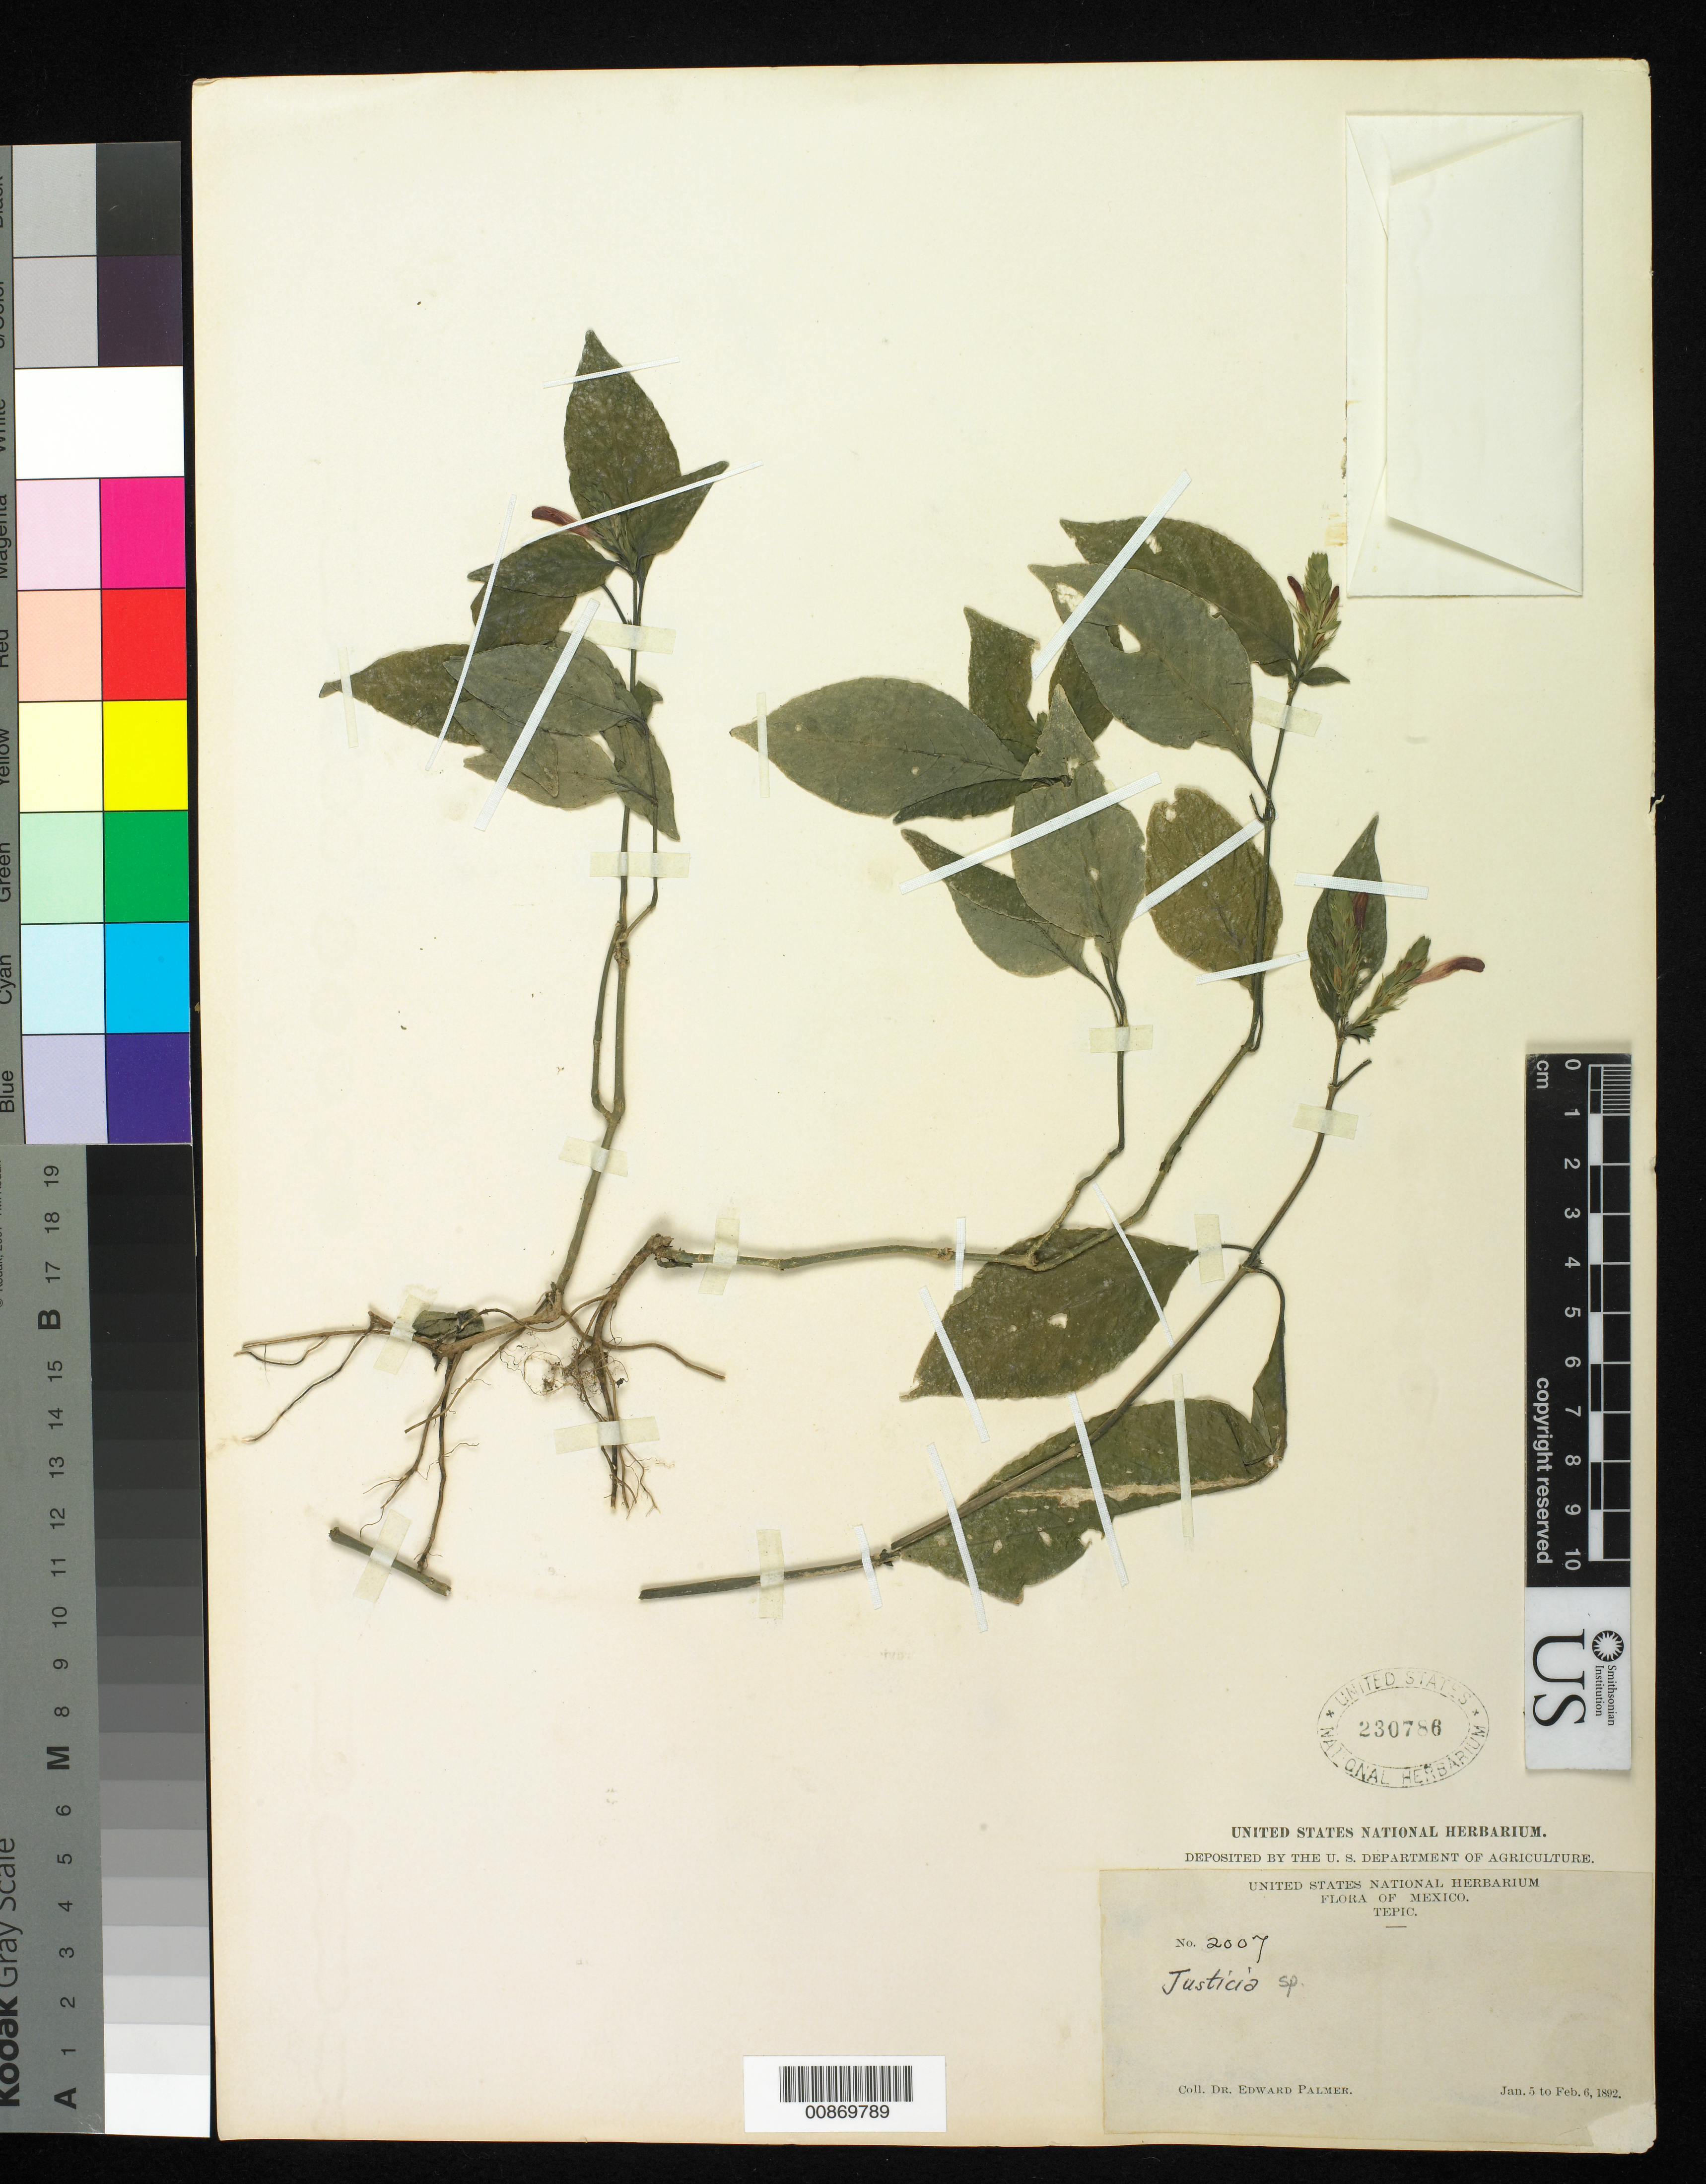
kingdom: Plantae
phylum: Tracheophyta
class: Magnoliopsida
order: Lamiales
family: Acanthaceae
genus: Justicia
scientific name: Justicia phlebodes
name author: Leonard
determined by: Daniel, Thomas F.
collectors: E. Palmer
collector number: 2007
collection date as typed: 05 Jan 1892 to 06 Feb 1892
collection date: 1892-01-05/1892-02-06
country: Mexico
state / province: Nayarit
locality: Tepic, Nayarit.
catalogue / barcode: US 230786